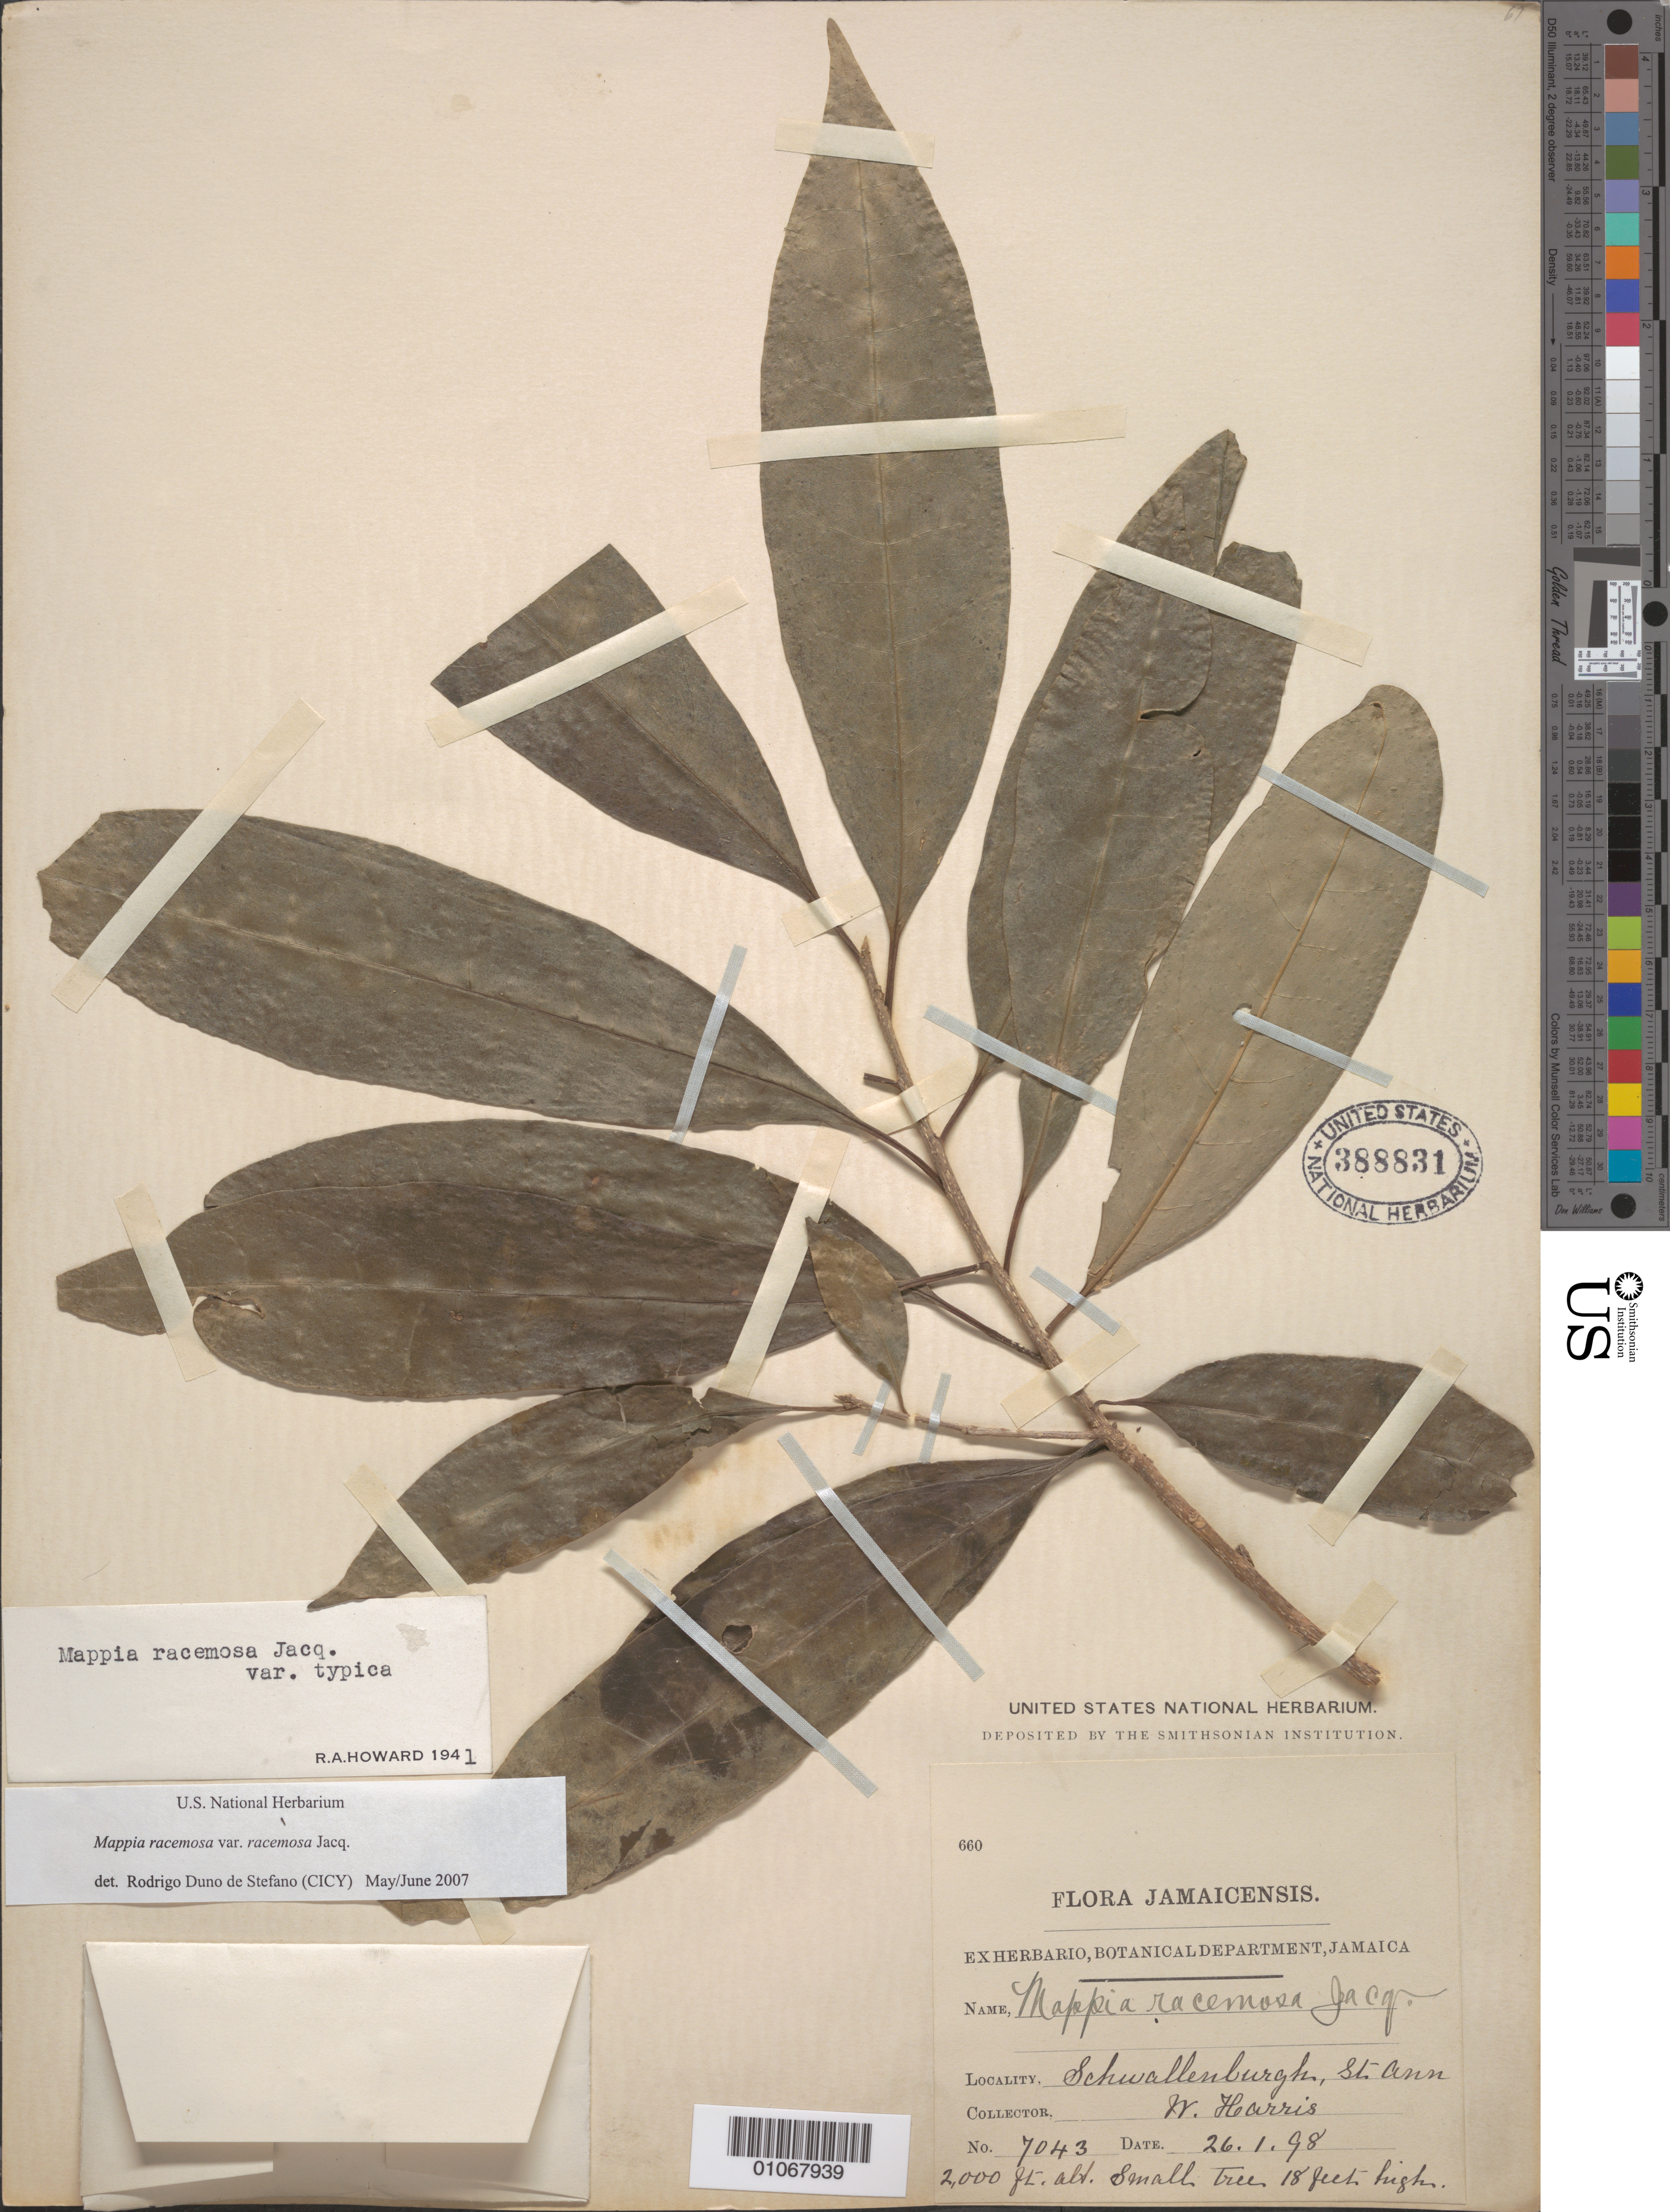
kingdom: Plantae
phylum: Tracheophyta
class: Magnoliopsida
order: Icacinales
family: Icacinaceae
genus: Mappia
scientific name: Mappia racemosa var. racemosa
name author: Jacq.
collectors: W. Harris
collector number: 7043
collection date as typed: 26 Jan 1894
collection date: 1894-01-26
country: Jamaica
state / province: Saint Ann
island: Jamaica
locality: Schwallenburgh.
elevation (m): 610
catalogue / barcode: US 38831